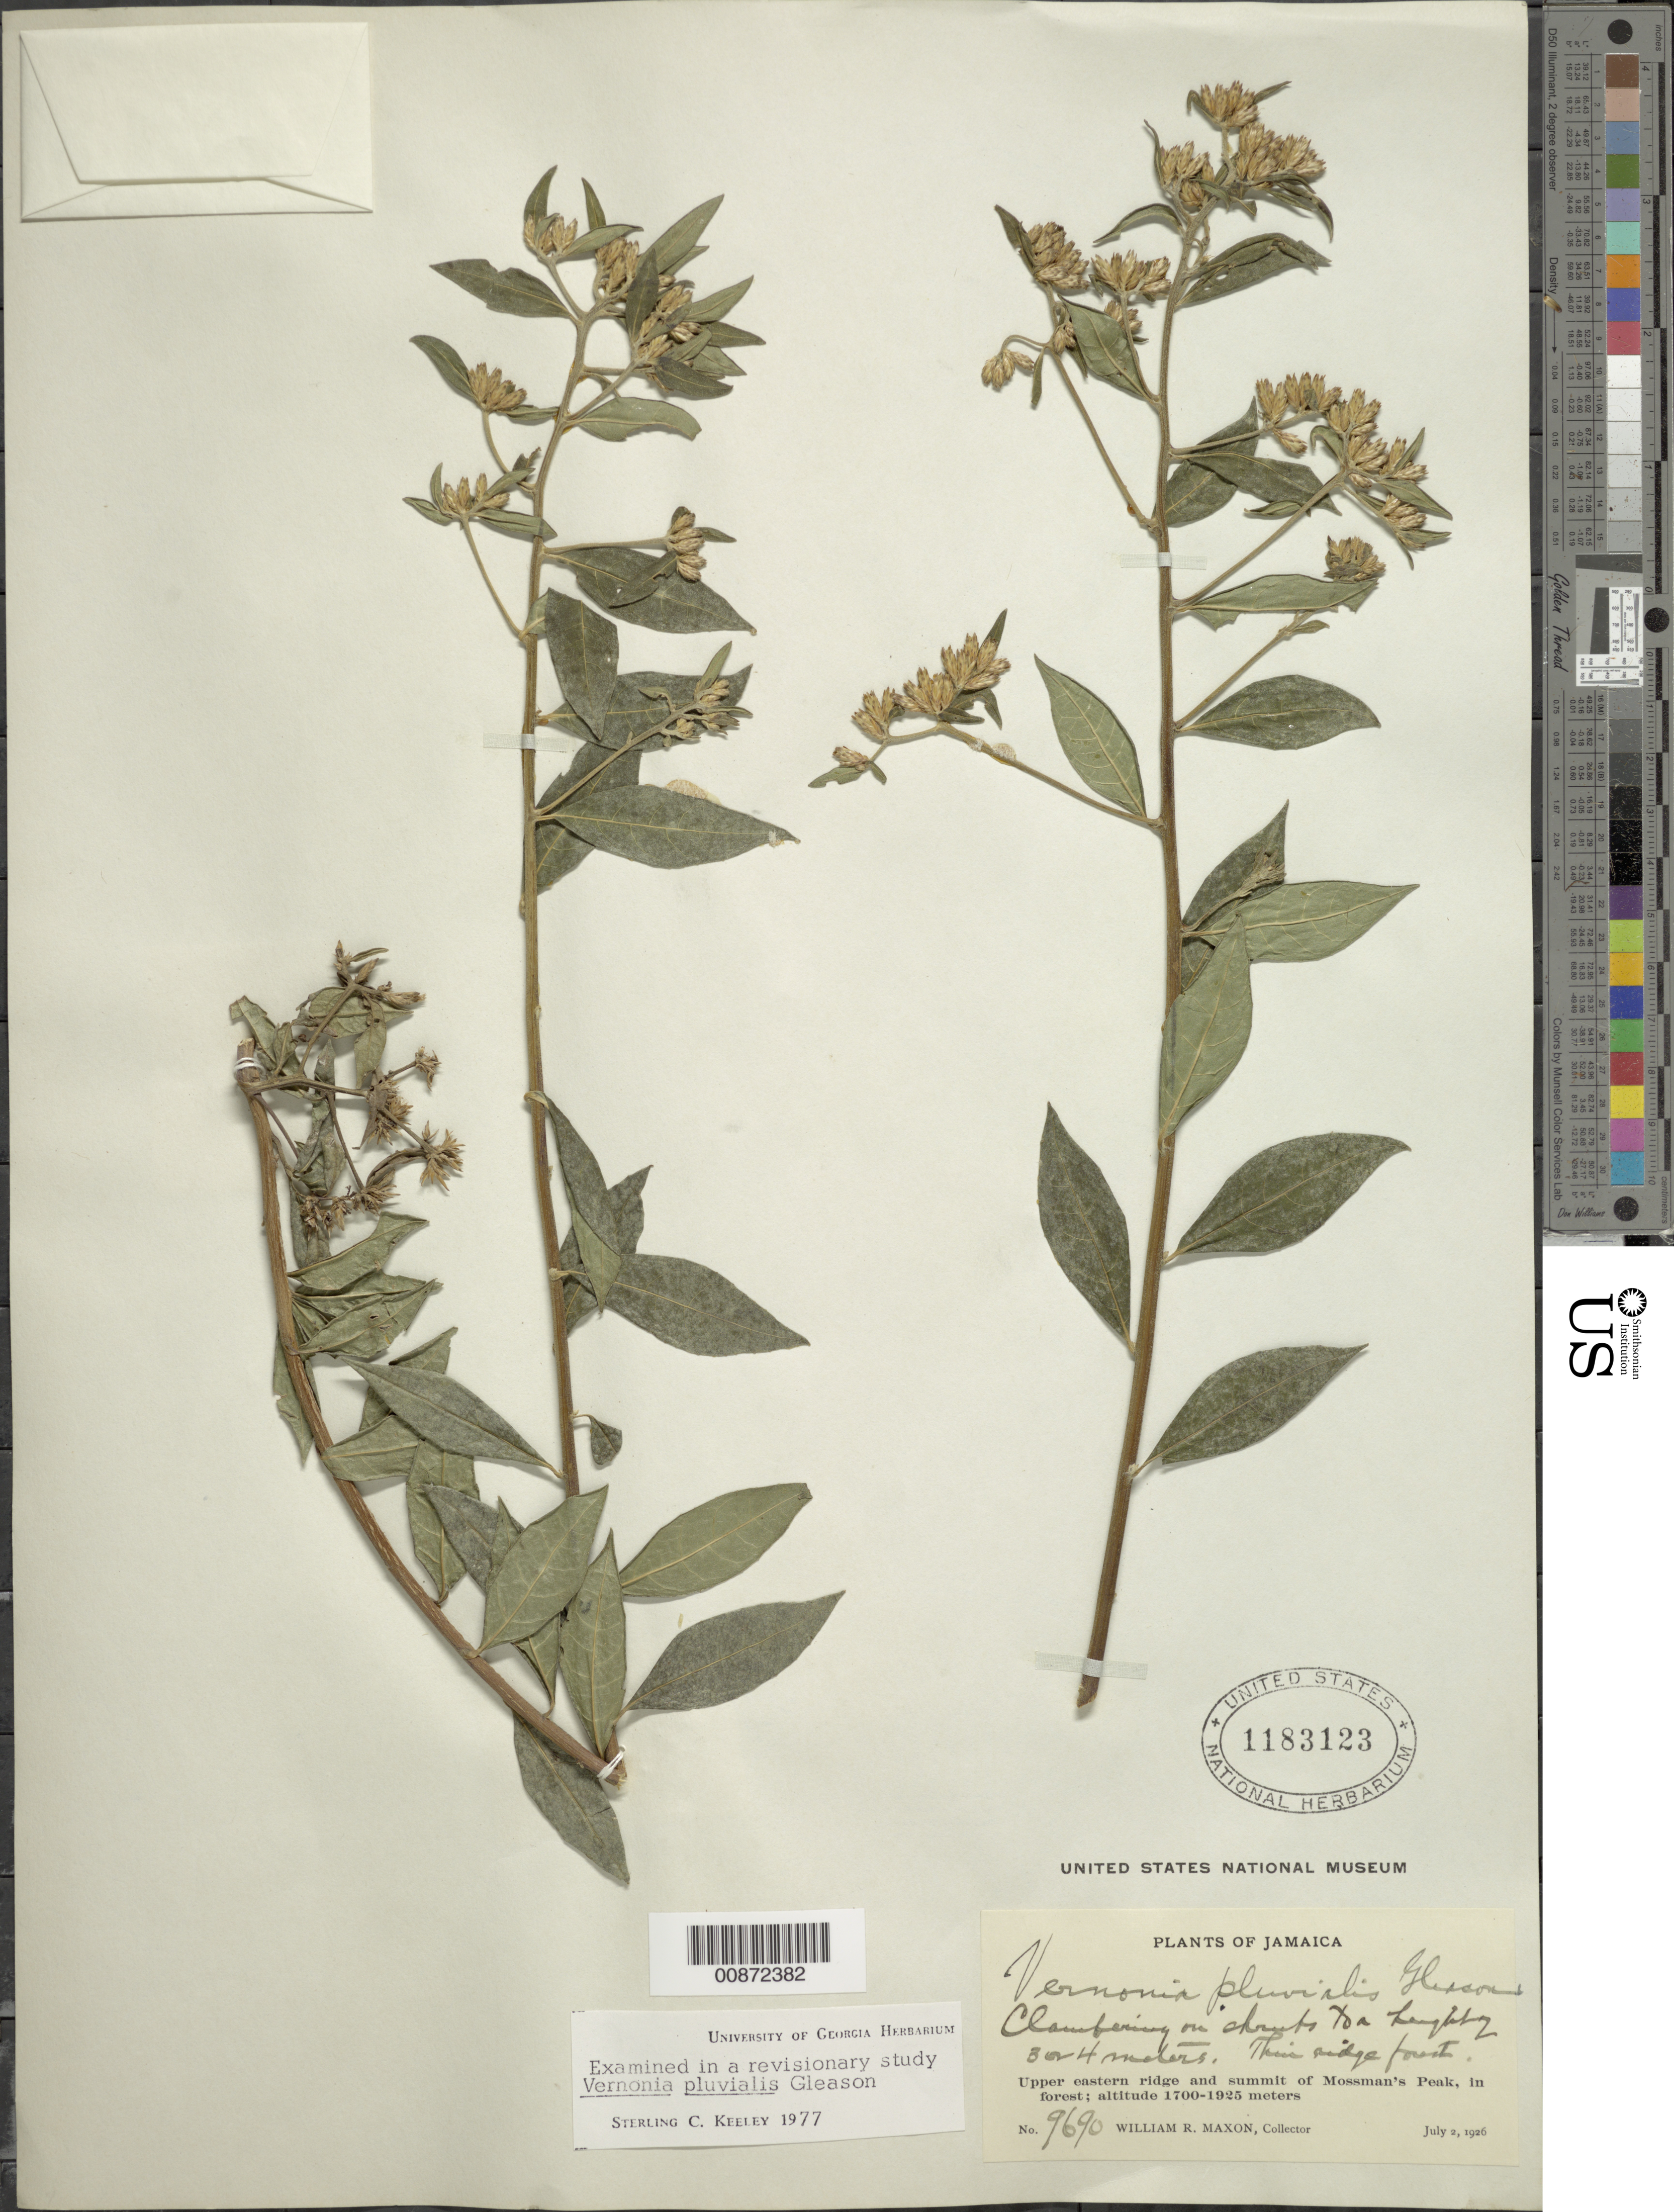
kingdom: Plantae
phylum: Tracheophyta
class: Magnoliopsida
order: Asterales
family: Asteraceae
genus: Lepidaploa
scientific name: Lepidaploa pluvialis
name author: (Gleason) H. Rob.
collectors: W. R. Maxon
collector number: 9690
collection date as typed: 02 Jul 1926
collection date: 1926-07-02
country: Jamaica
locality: Upper eastern ridge and summit of Mossman's Peak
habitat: In thin ridge forest, climbing on shrubs to a height of 3-4 m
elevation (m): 1700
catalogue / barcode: US 1183123